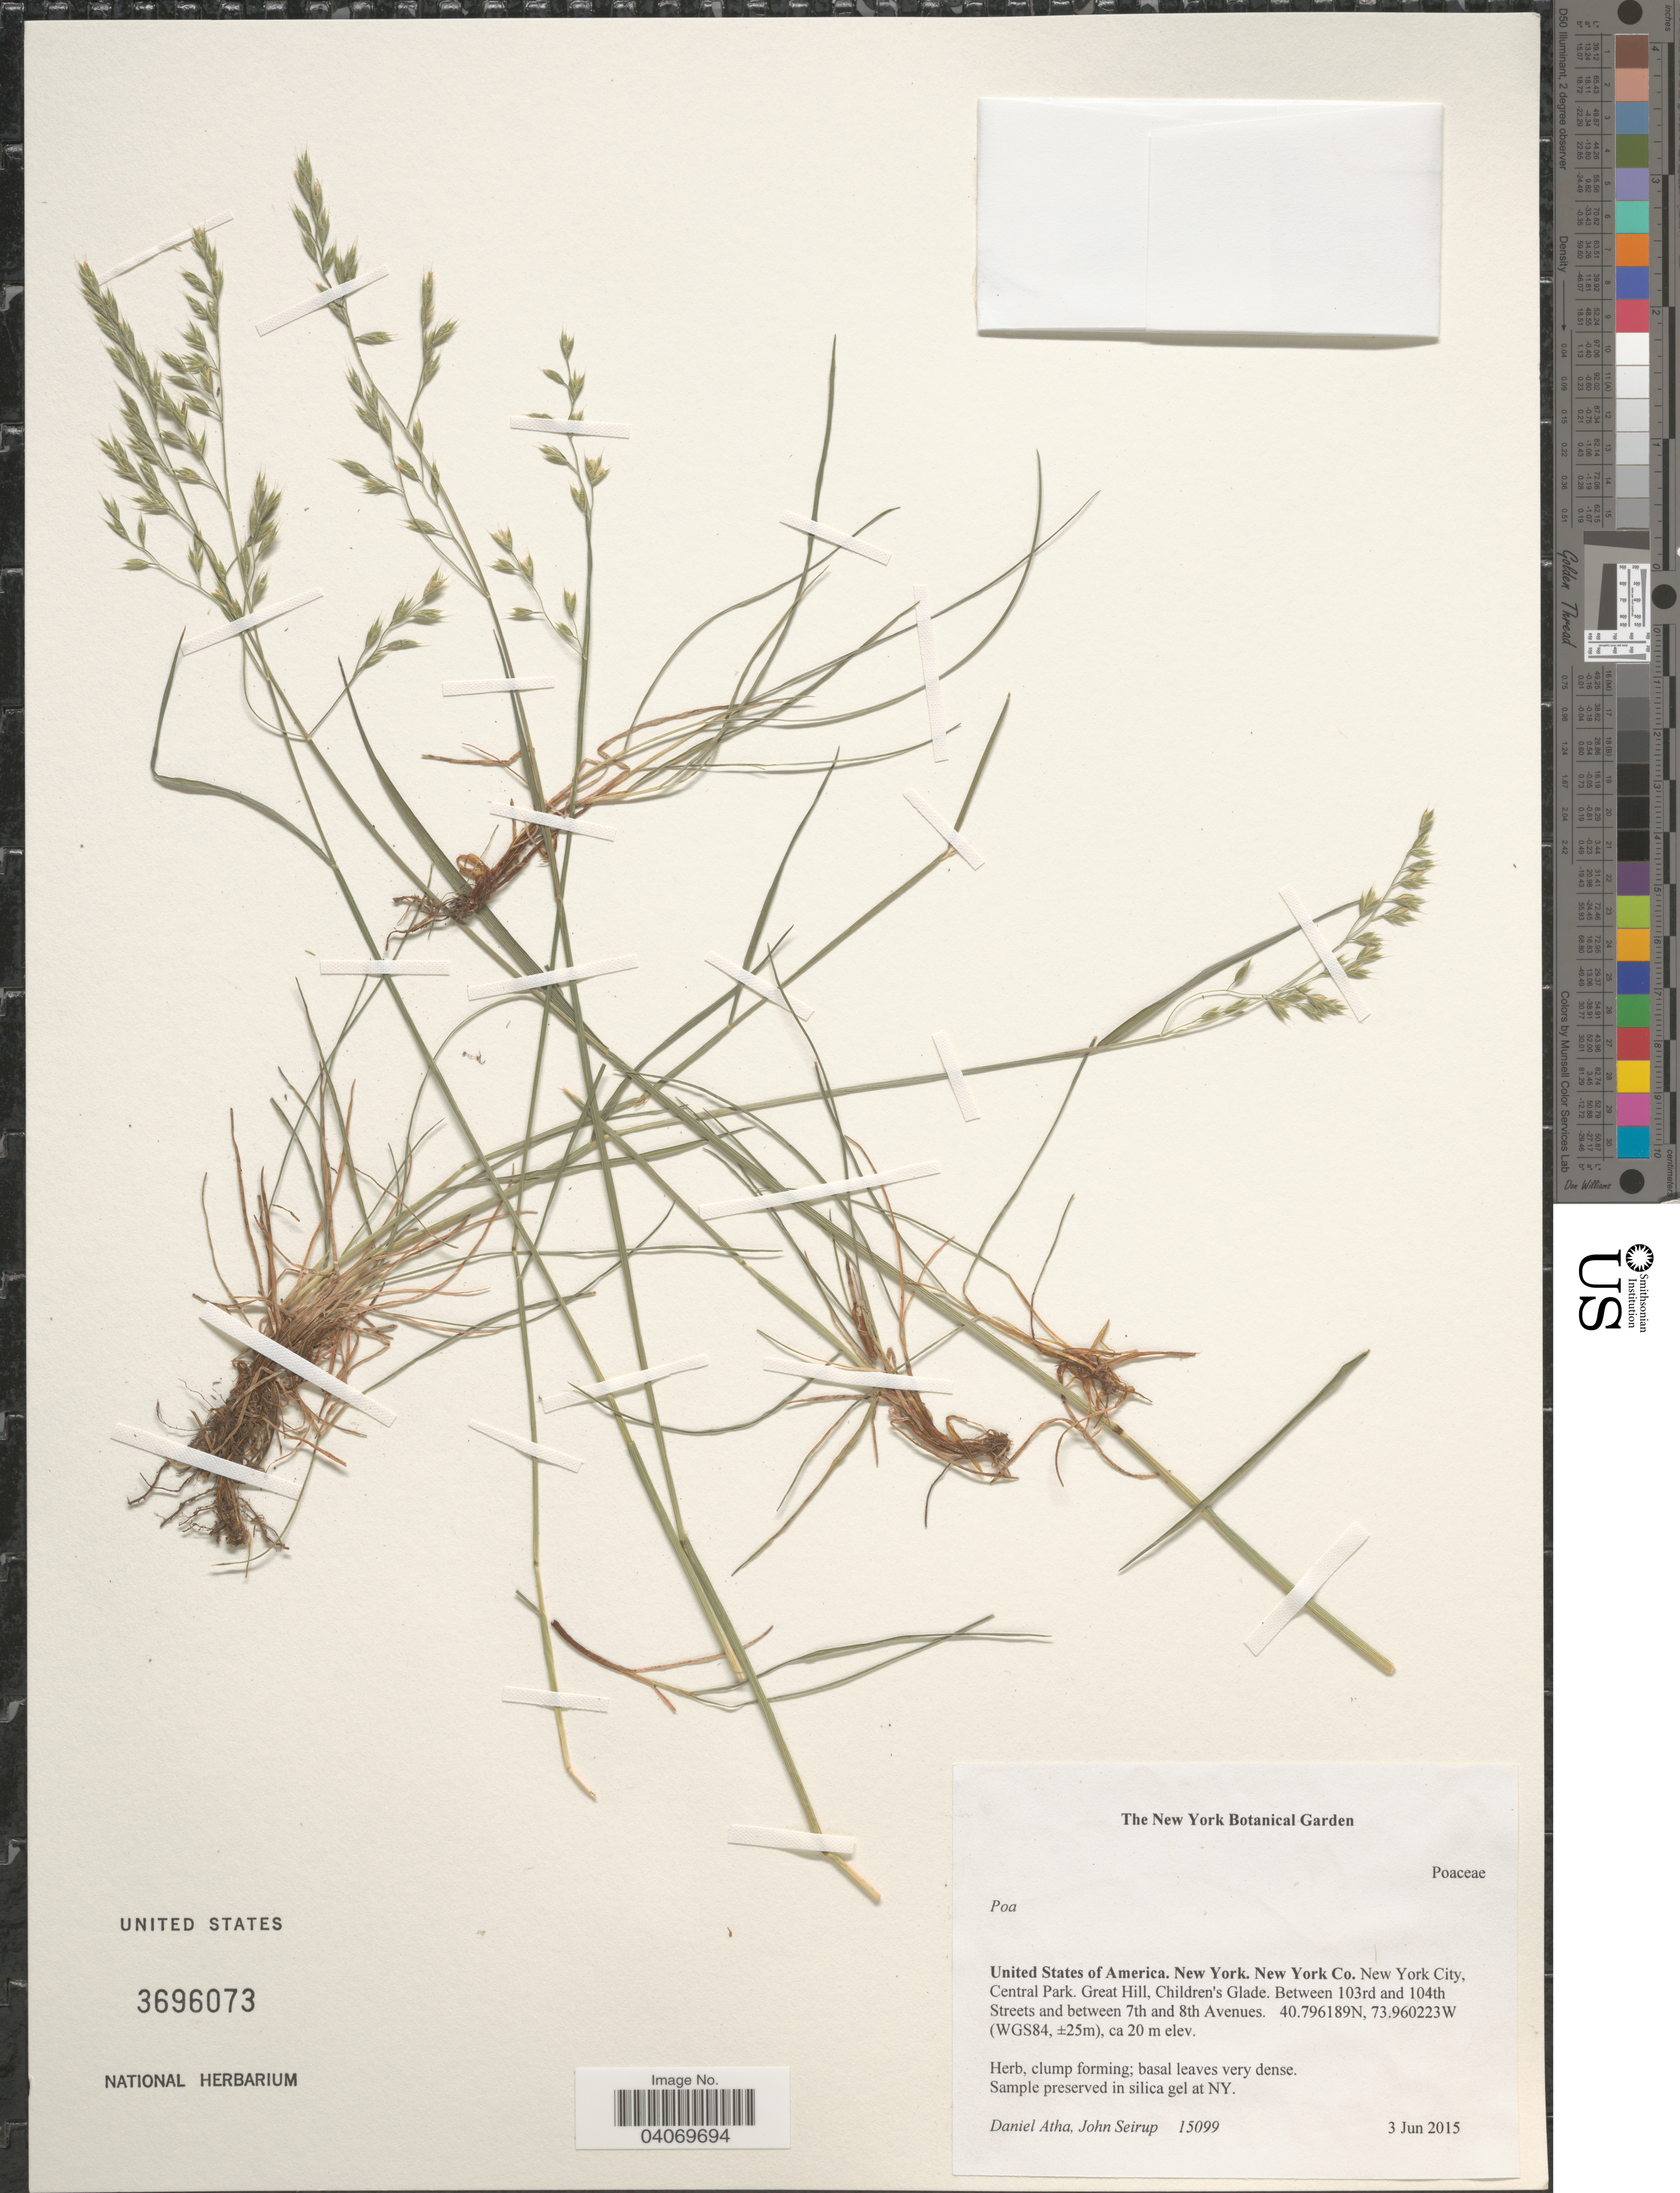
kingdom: Plantae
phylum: Tracheophyta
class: Liliopsida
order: Poales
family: Poaceae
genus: Poa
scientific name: Poa sp.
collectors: D. Atha & J. Seirup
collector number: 15099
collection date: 2015-06-03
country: United States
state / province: New York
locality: New York Co. New York City, Central Park. Great Hill, Children's Glade. Between 103rd and 104th Streets and between 7th and 8th Avenues. (WGS84, ±25m).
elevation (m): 20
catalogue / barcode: US 3696073